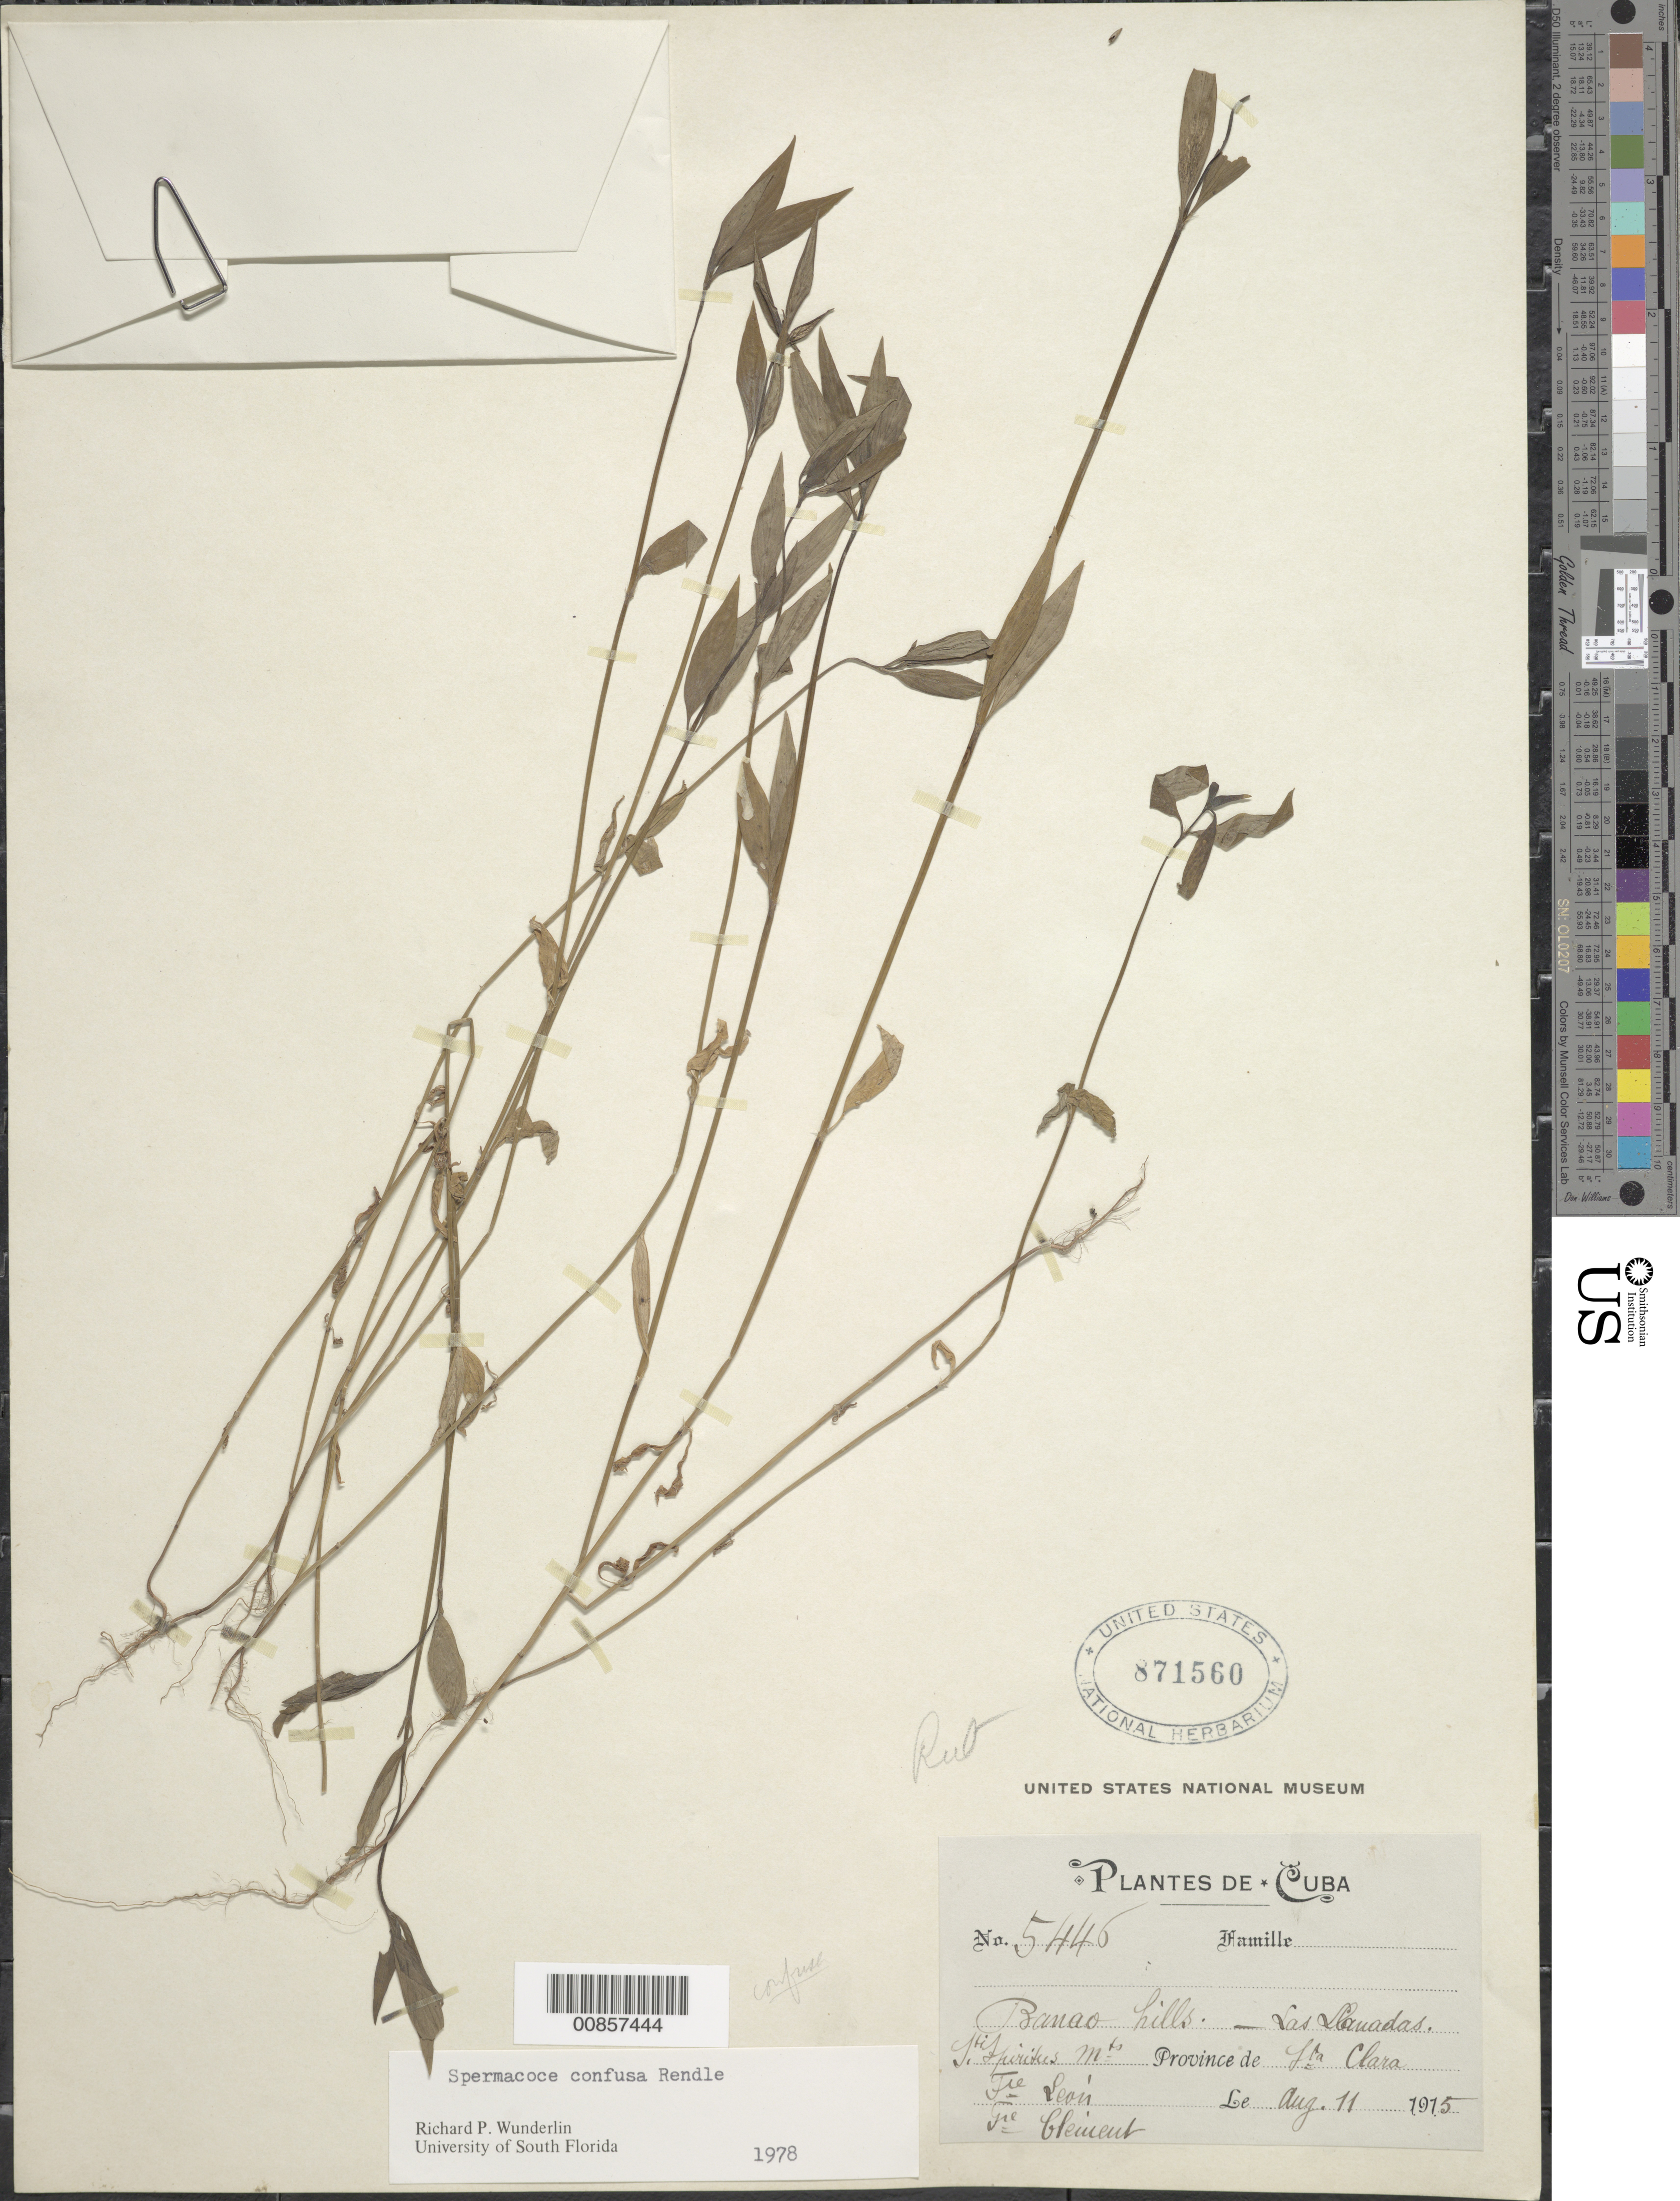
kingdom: Plantae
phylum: Tracheophyta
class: Magnoliopsida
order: Gentianales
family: Rubiaceae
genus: Spermacoce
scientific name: Spermacoce tenuior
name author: L.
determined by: Wunderlin, Richard P.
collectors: Bro. León & B. Clement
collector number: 5446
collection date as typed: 11 Aug 1915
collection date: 1915-08-11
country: Cuba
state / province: Las Villas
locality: Banao hills. Las Llauadas (sp?). Sti. Spiritus Mts.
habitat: Montane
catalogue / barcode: US 871560